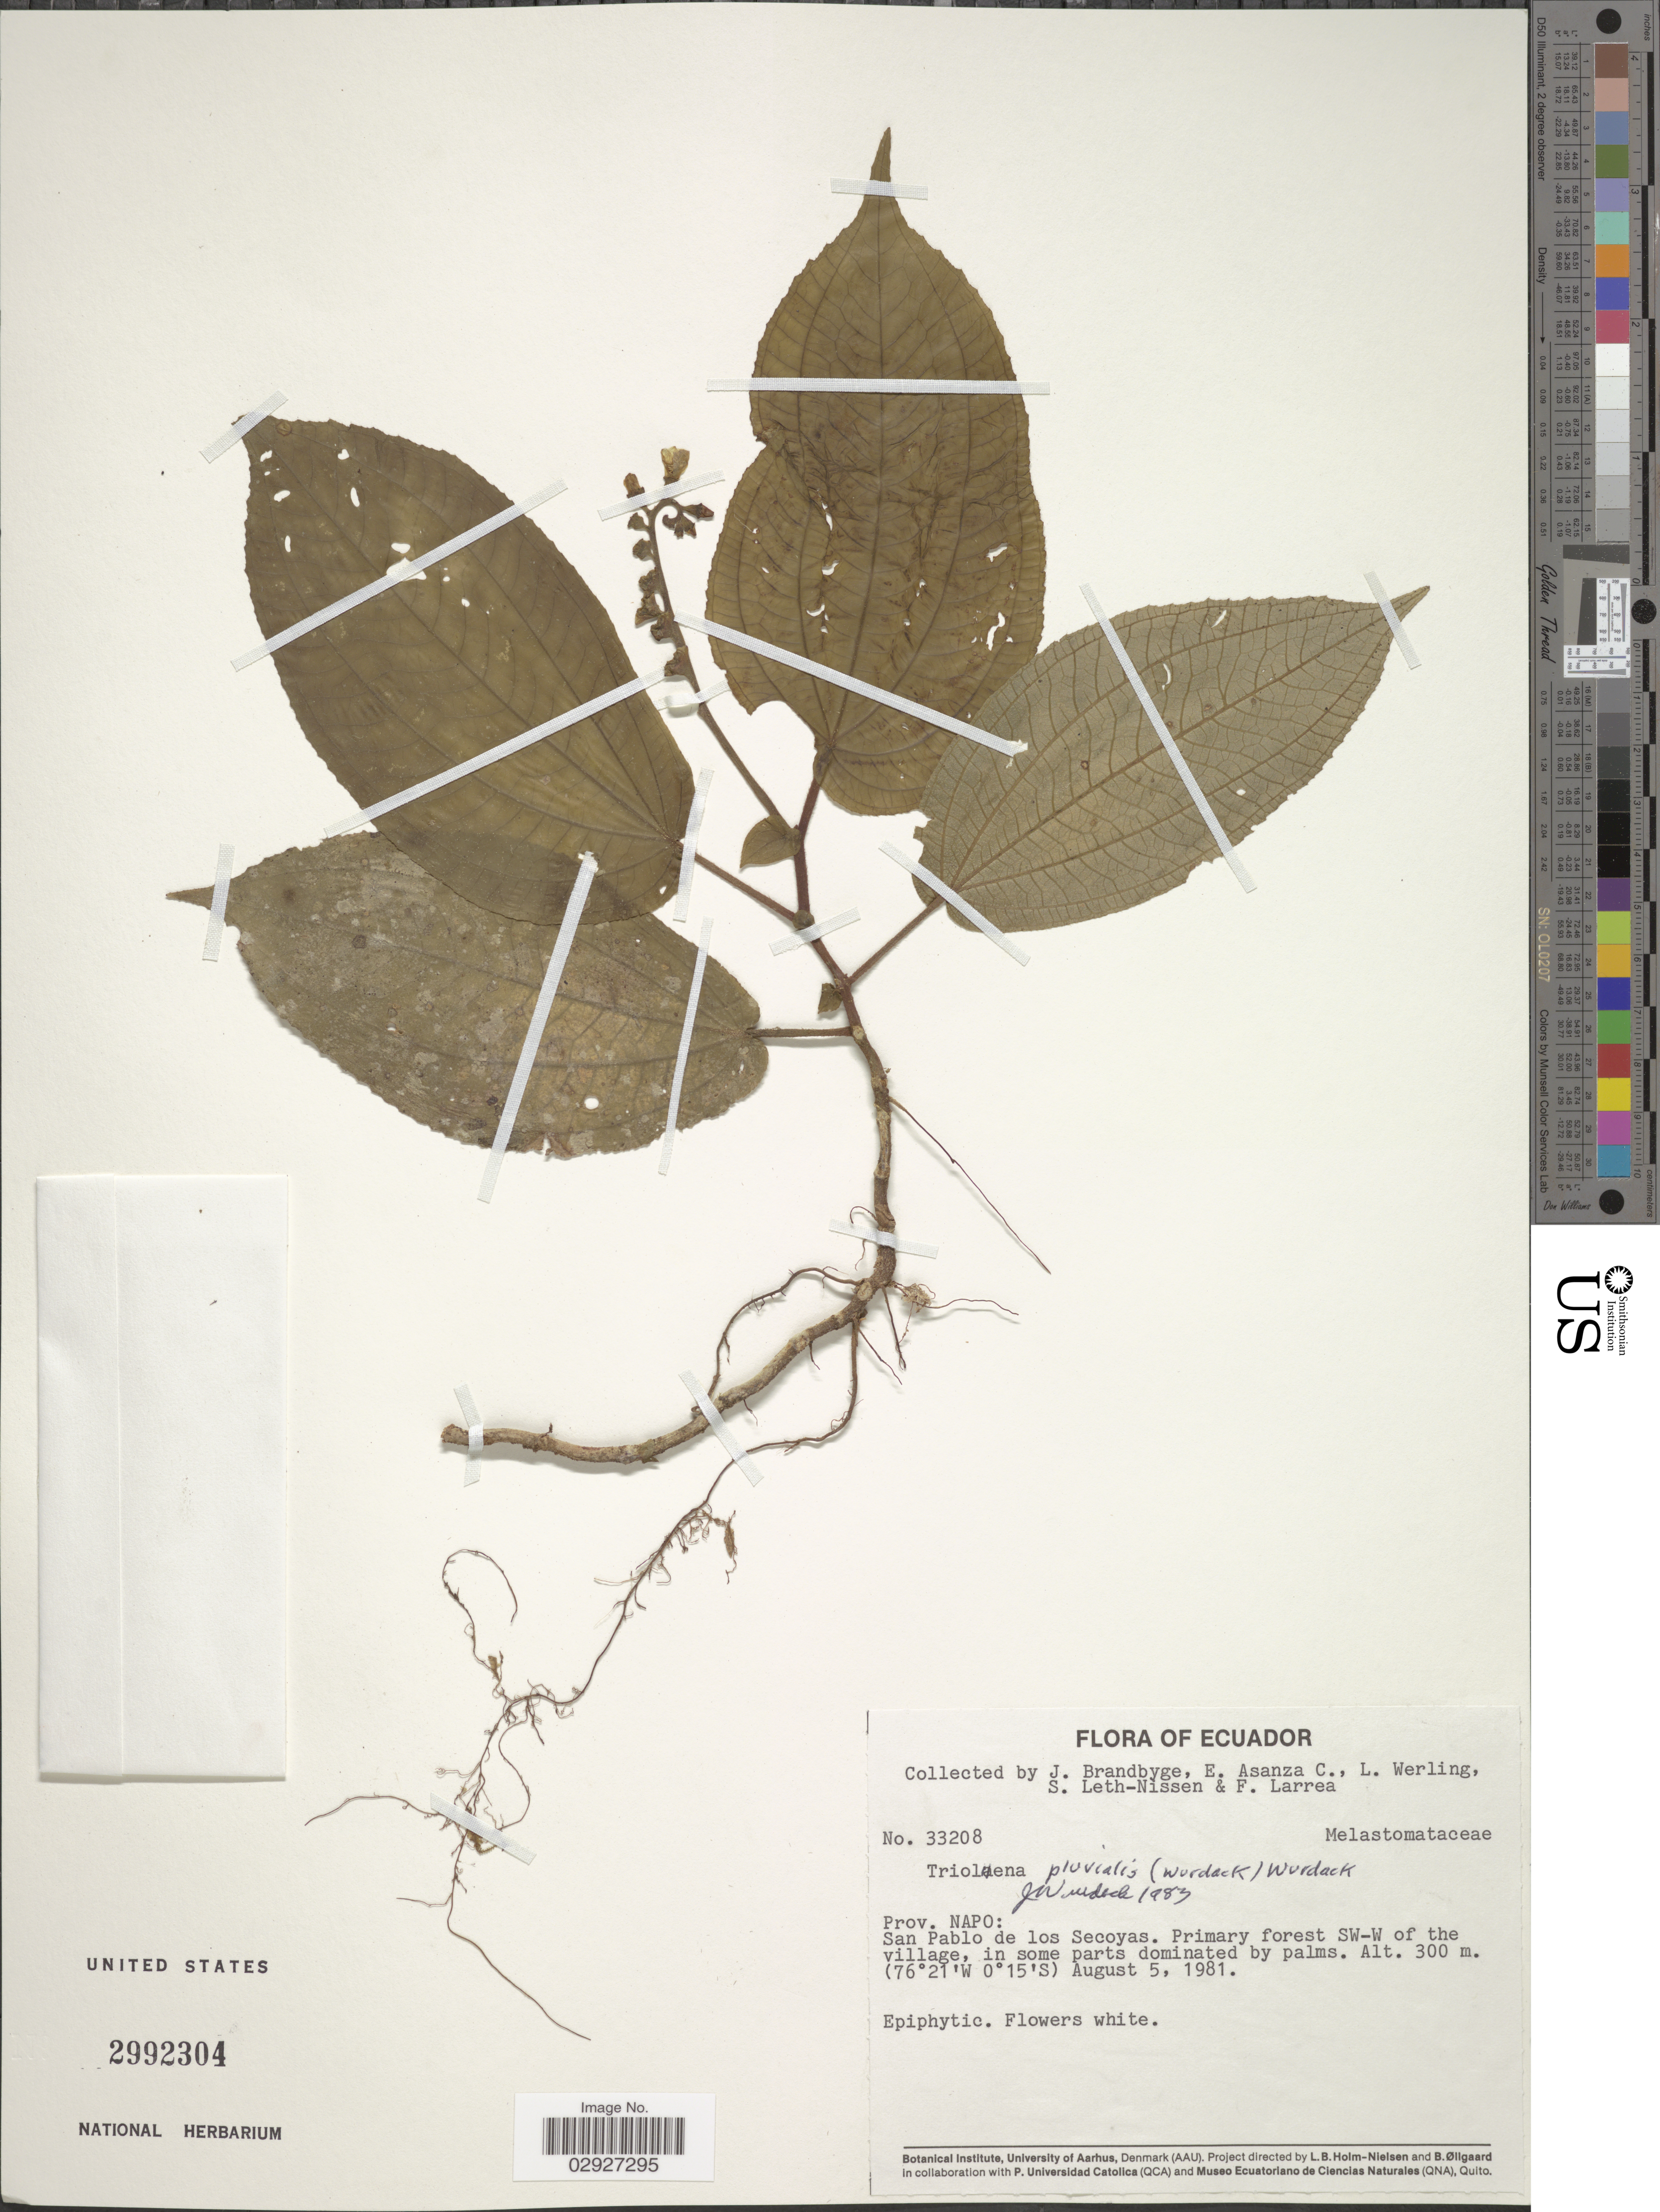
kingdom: Plantae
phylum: Tracheophyta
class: Magnoliopsida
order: Myrtales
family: Melastomataceae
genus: Triolena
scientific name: Triolena pluvialis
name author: (Wurdack) Wurdack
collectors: J. Brandbyge, E. Asanza C., L. Werling, S. Leth-Nissen & F. Larrea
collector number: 33208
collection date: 1981-08-05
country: Ecuador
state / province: Napo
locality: Prov. Napo: San Pablo de los Secoyas, Primary forest SW-W of the village.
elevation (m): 300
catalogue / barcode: US 2992304